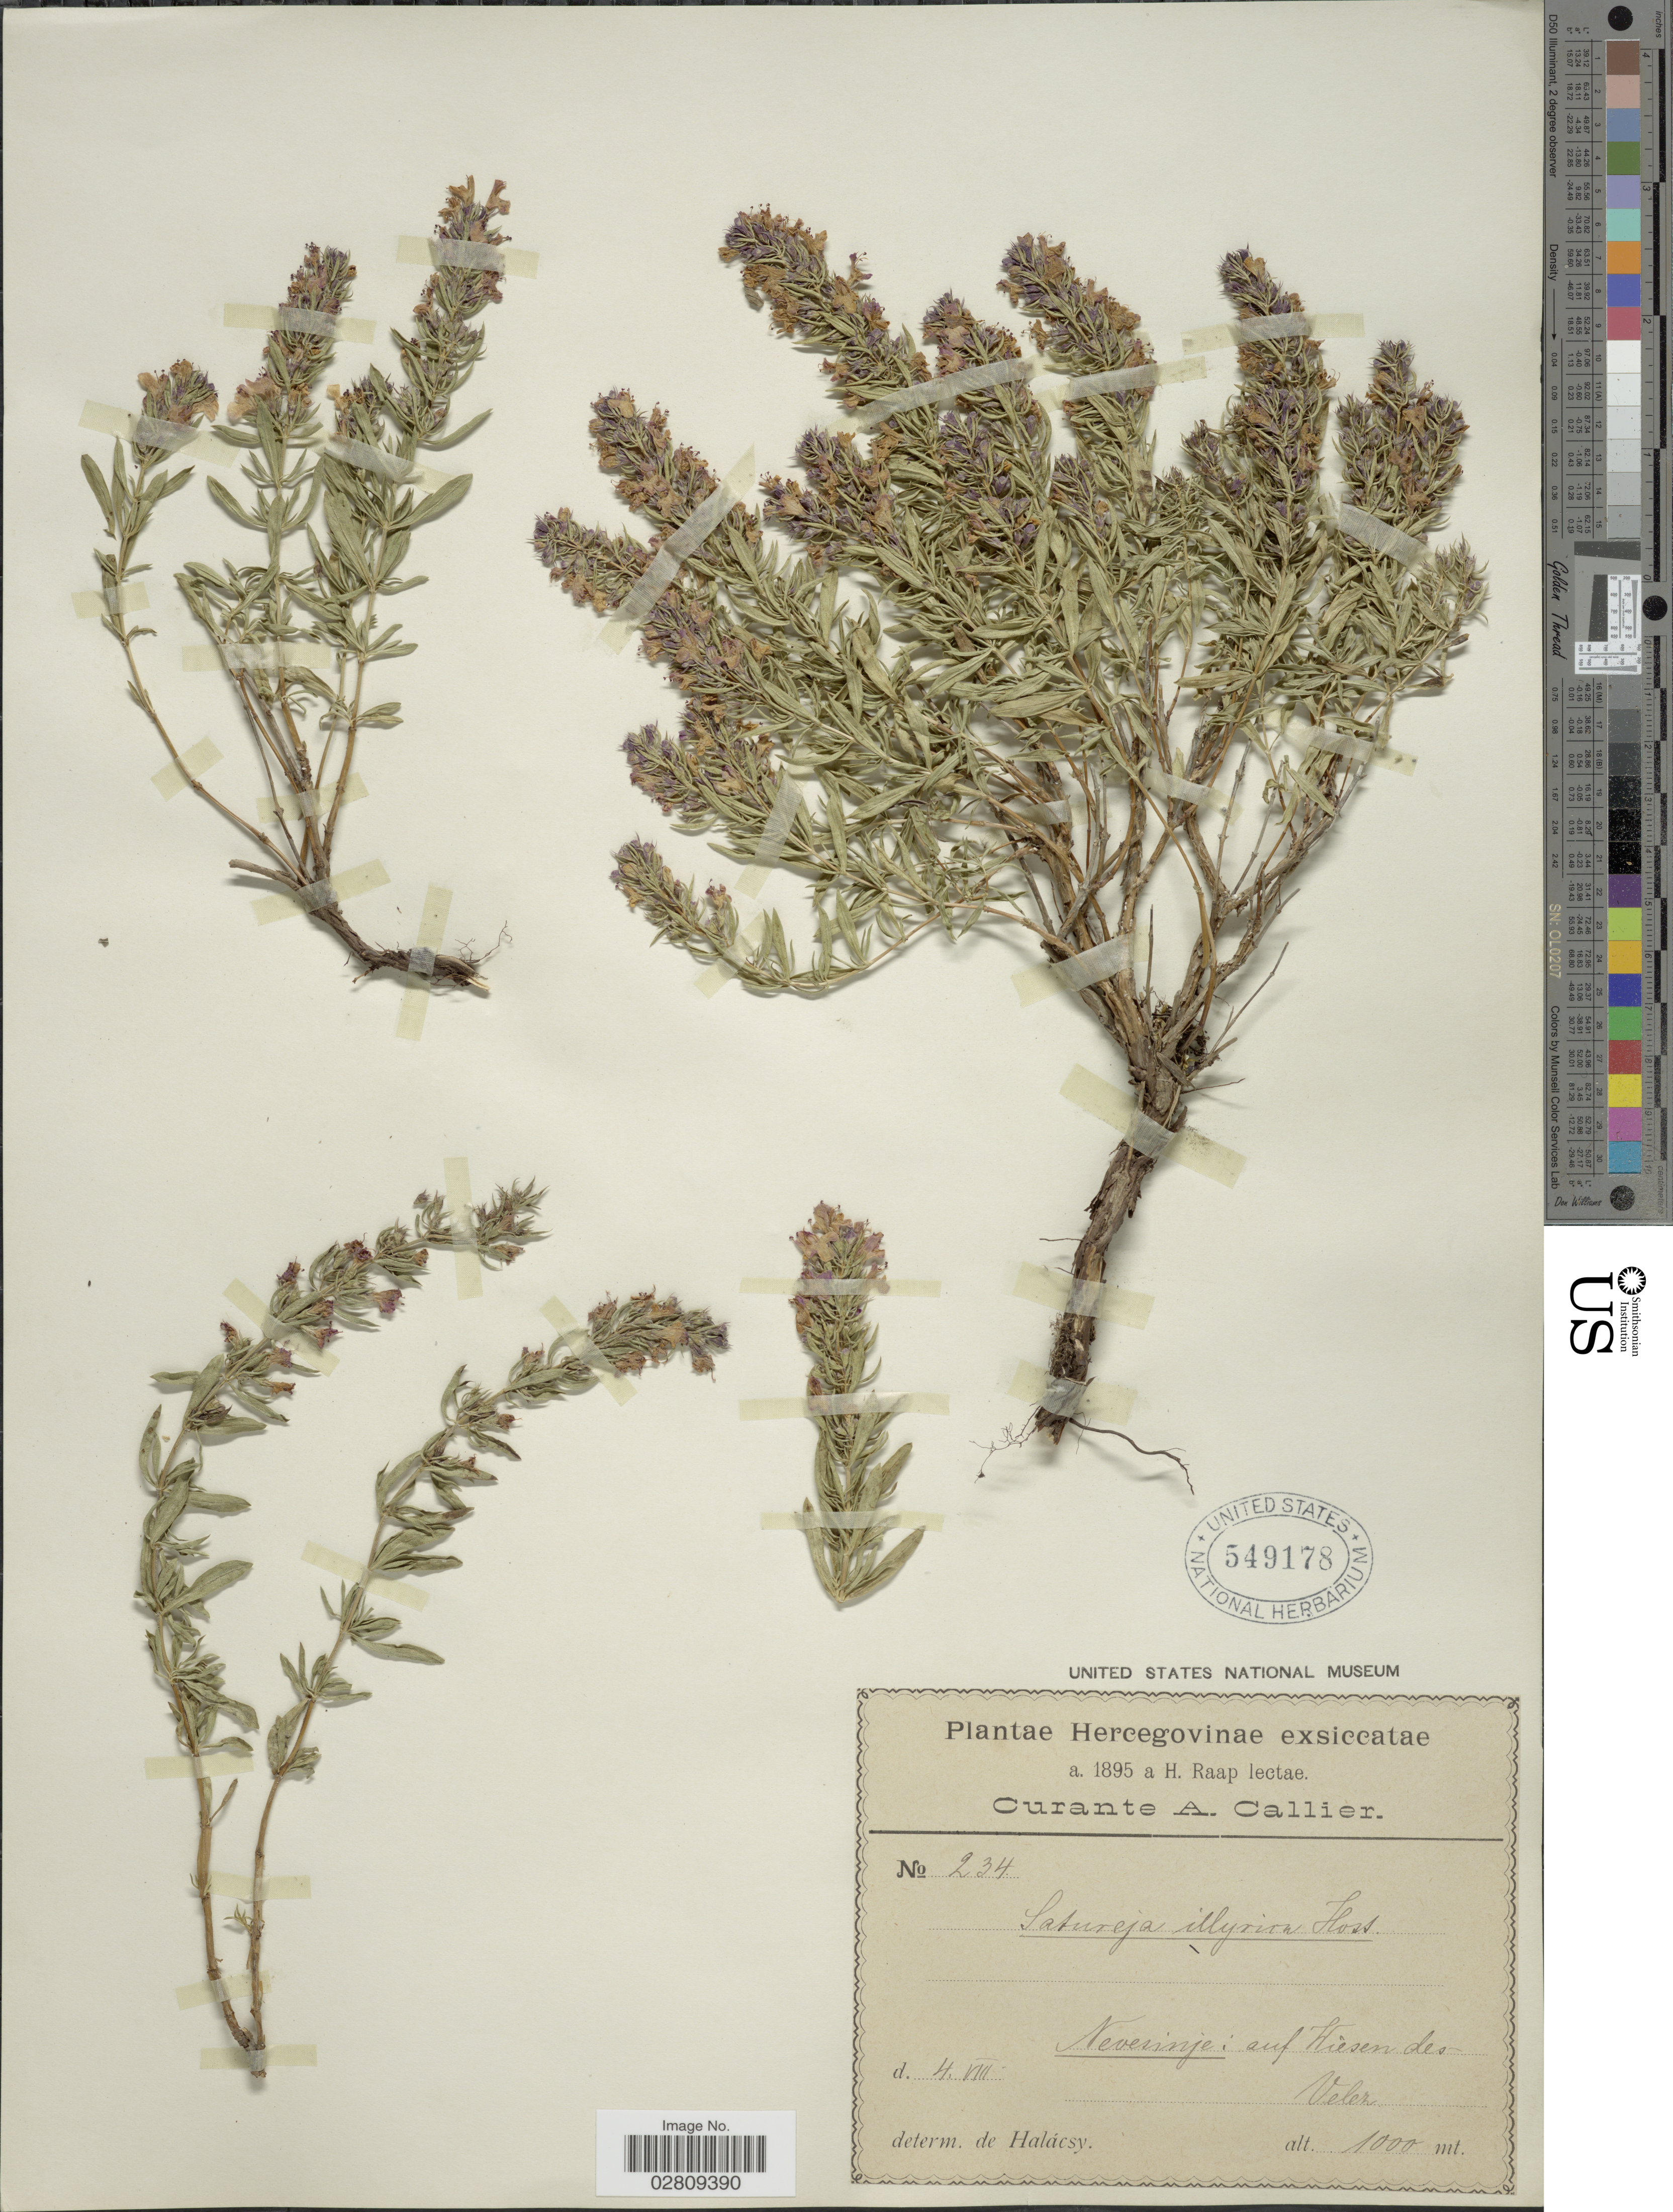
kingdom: Plantae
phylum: Tracheophyta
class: Magnoliopsida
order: Lamiales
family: Lamiaceae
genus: Satureja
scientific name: Satureja subspicata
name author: Bartl. ex Vis.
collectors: H. Raap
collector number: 234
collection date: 1895-08-04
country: Bosnia and Herzegovina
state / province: Srpska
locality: Hercegovinae. Nevesinje: auf Hiesen des Velez.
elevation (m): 1000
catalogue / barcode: US 549178